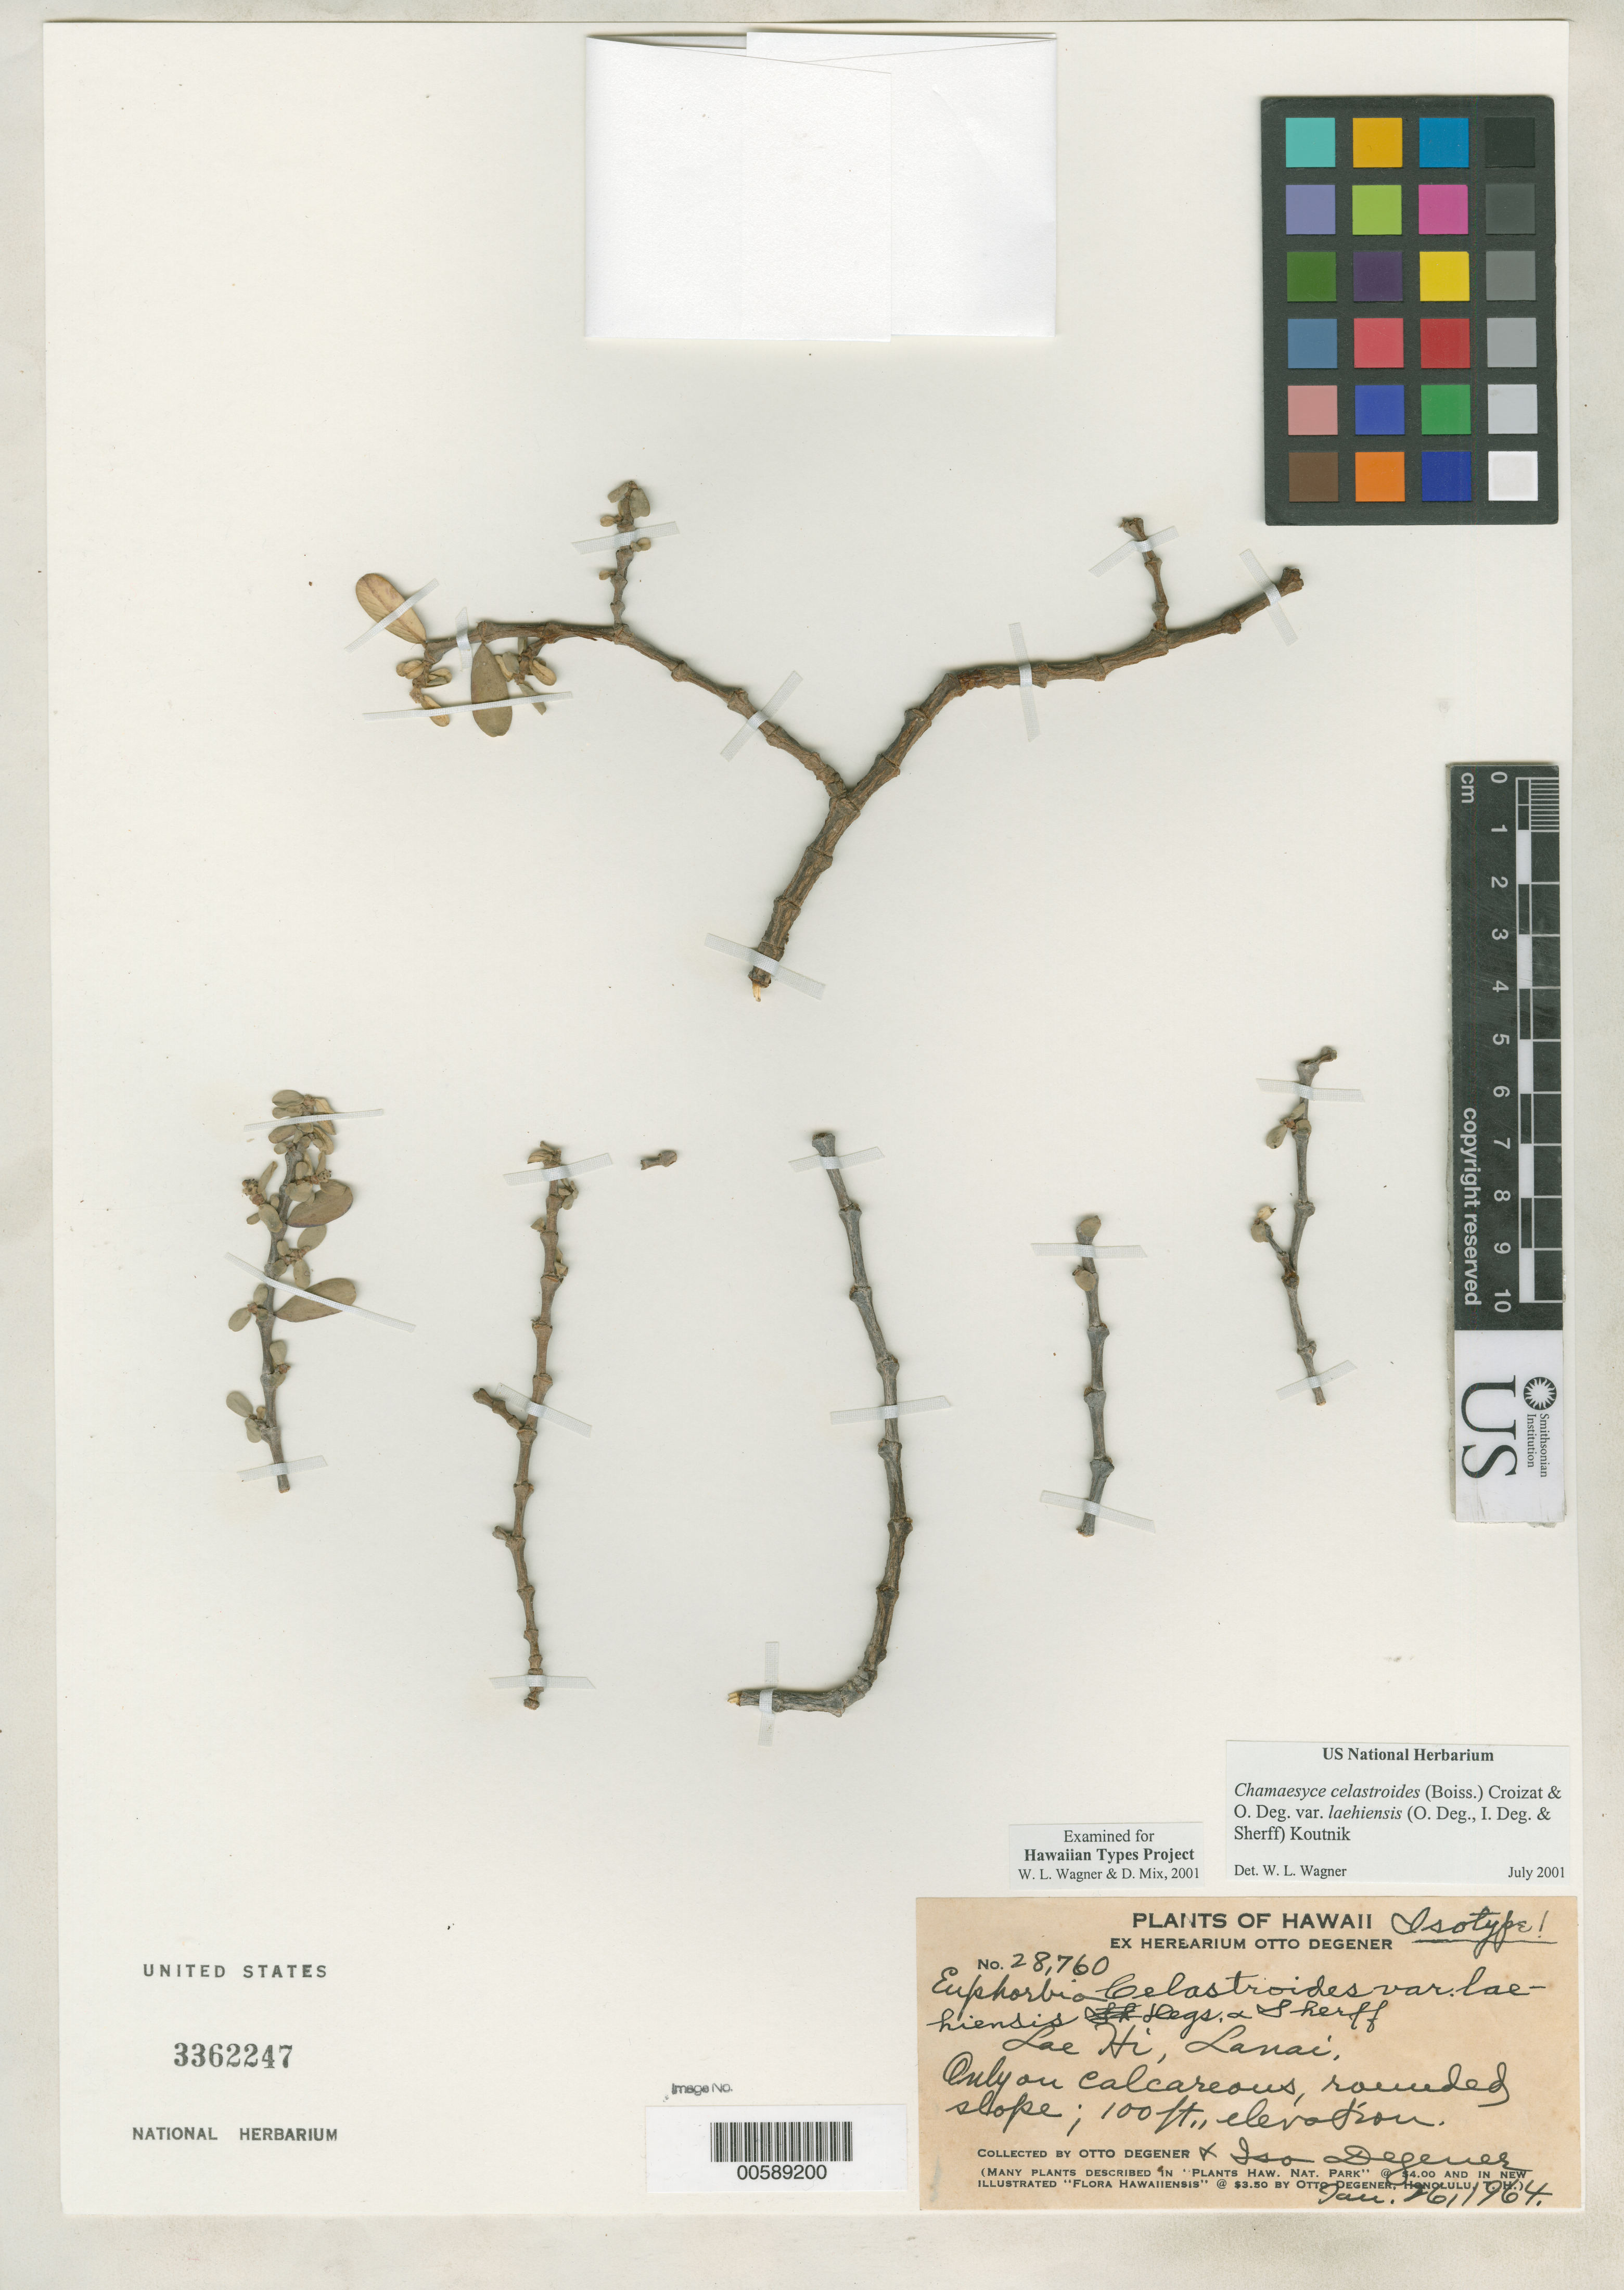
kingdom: Plantae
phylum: Tracheophyta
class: Magnoliopsida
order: Malpighiales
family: Euphorbiaceae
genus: Euphorbia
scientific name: Euphorbia celastroides var. laehiensis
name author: O. Deg. et al.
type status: Isotype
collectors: O. Degener & I. Degener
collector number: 28760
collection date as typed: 26 Jan 1964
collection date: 1964-01-26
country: United States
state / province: Hawaii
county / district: Maui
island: Lana'i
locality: Lae Hi.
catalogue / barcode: US 3362247